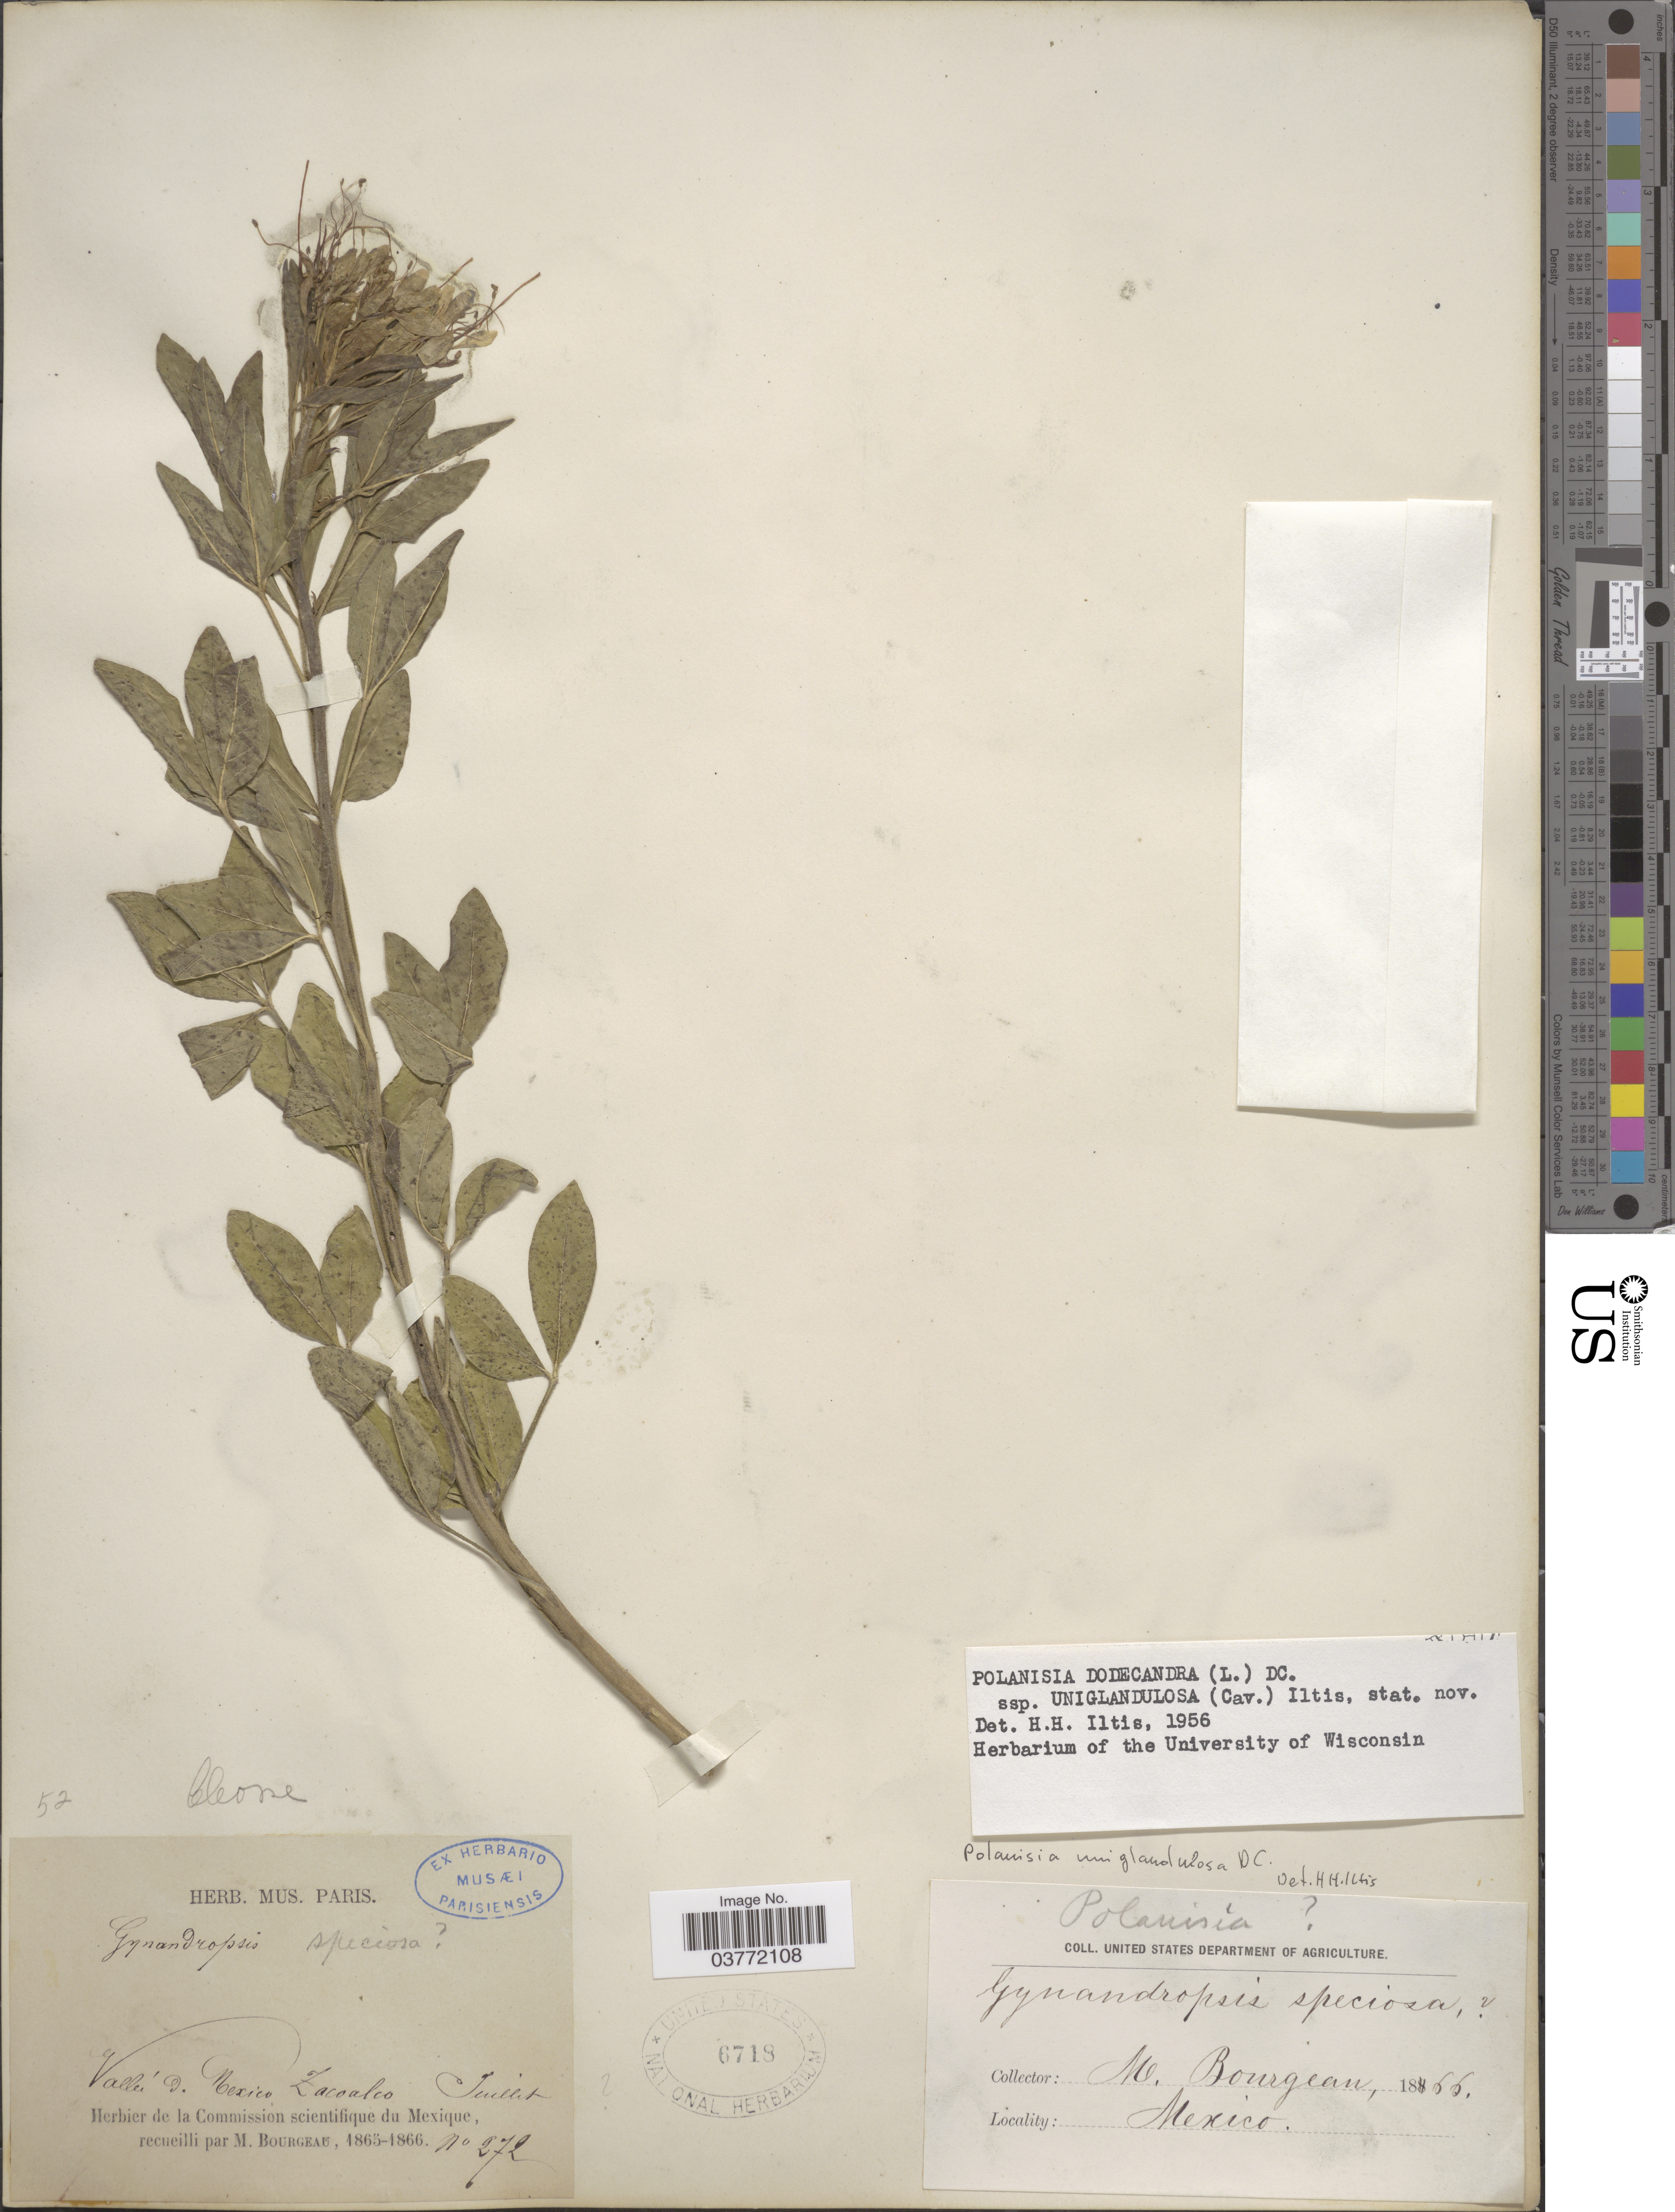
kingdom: Plantae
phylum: Tracheophyta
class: Magnoliopsida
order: Brassicales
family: Cleomaceae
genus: Polanisia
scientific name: Polanisia uniglandulosa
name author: (Cav.) DC.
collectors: M. Bourgeau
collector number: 272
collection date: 1866-07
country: Mexico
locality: Vallée d. Mexico Zacoalco.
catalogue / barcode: US 6718